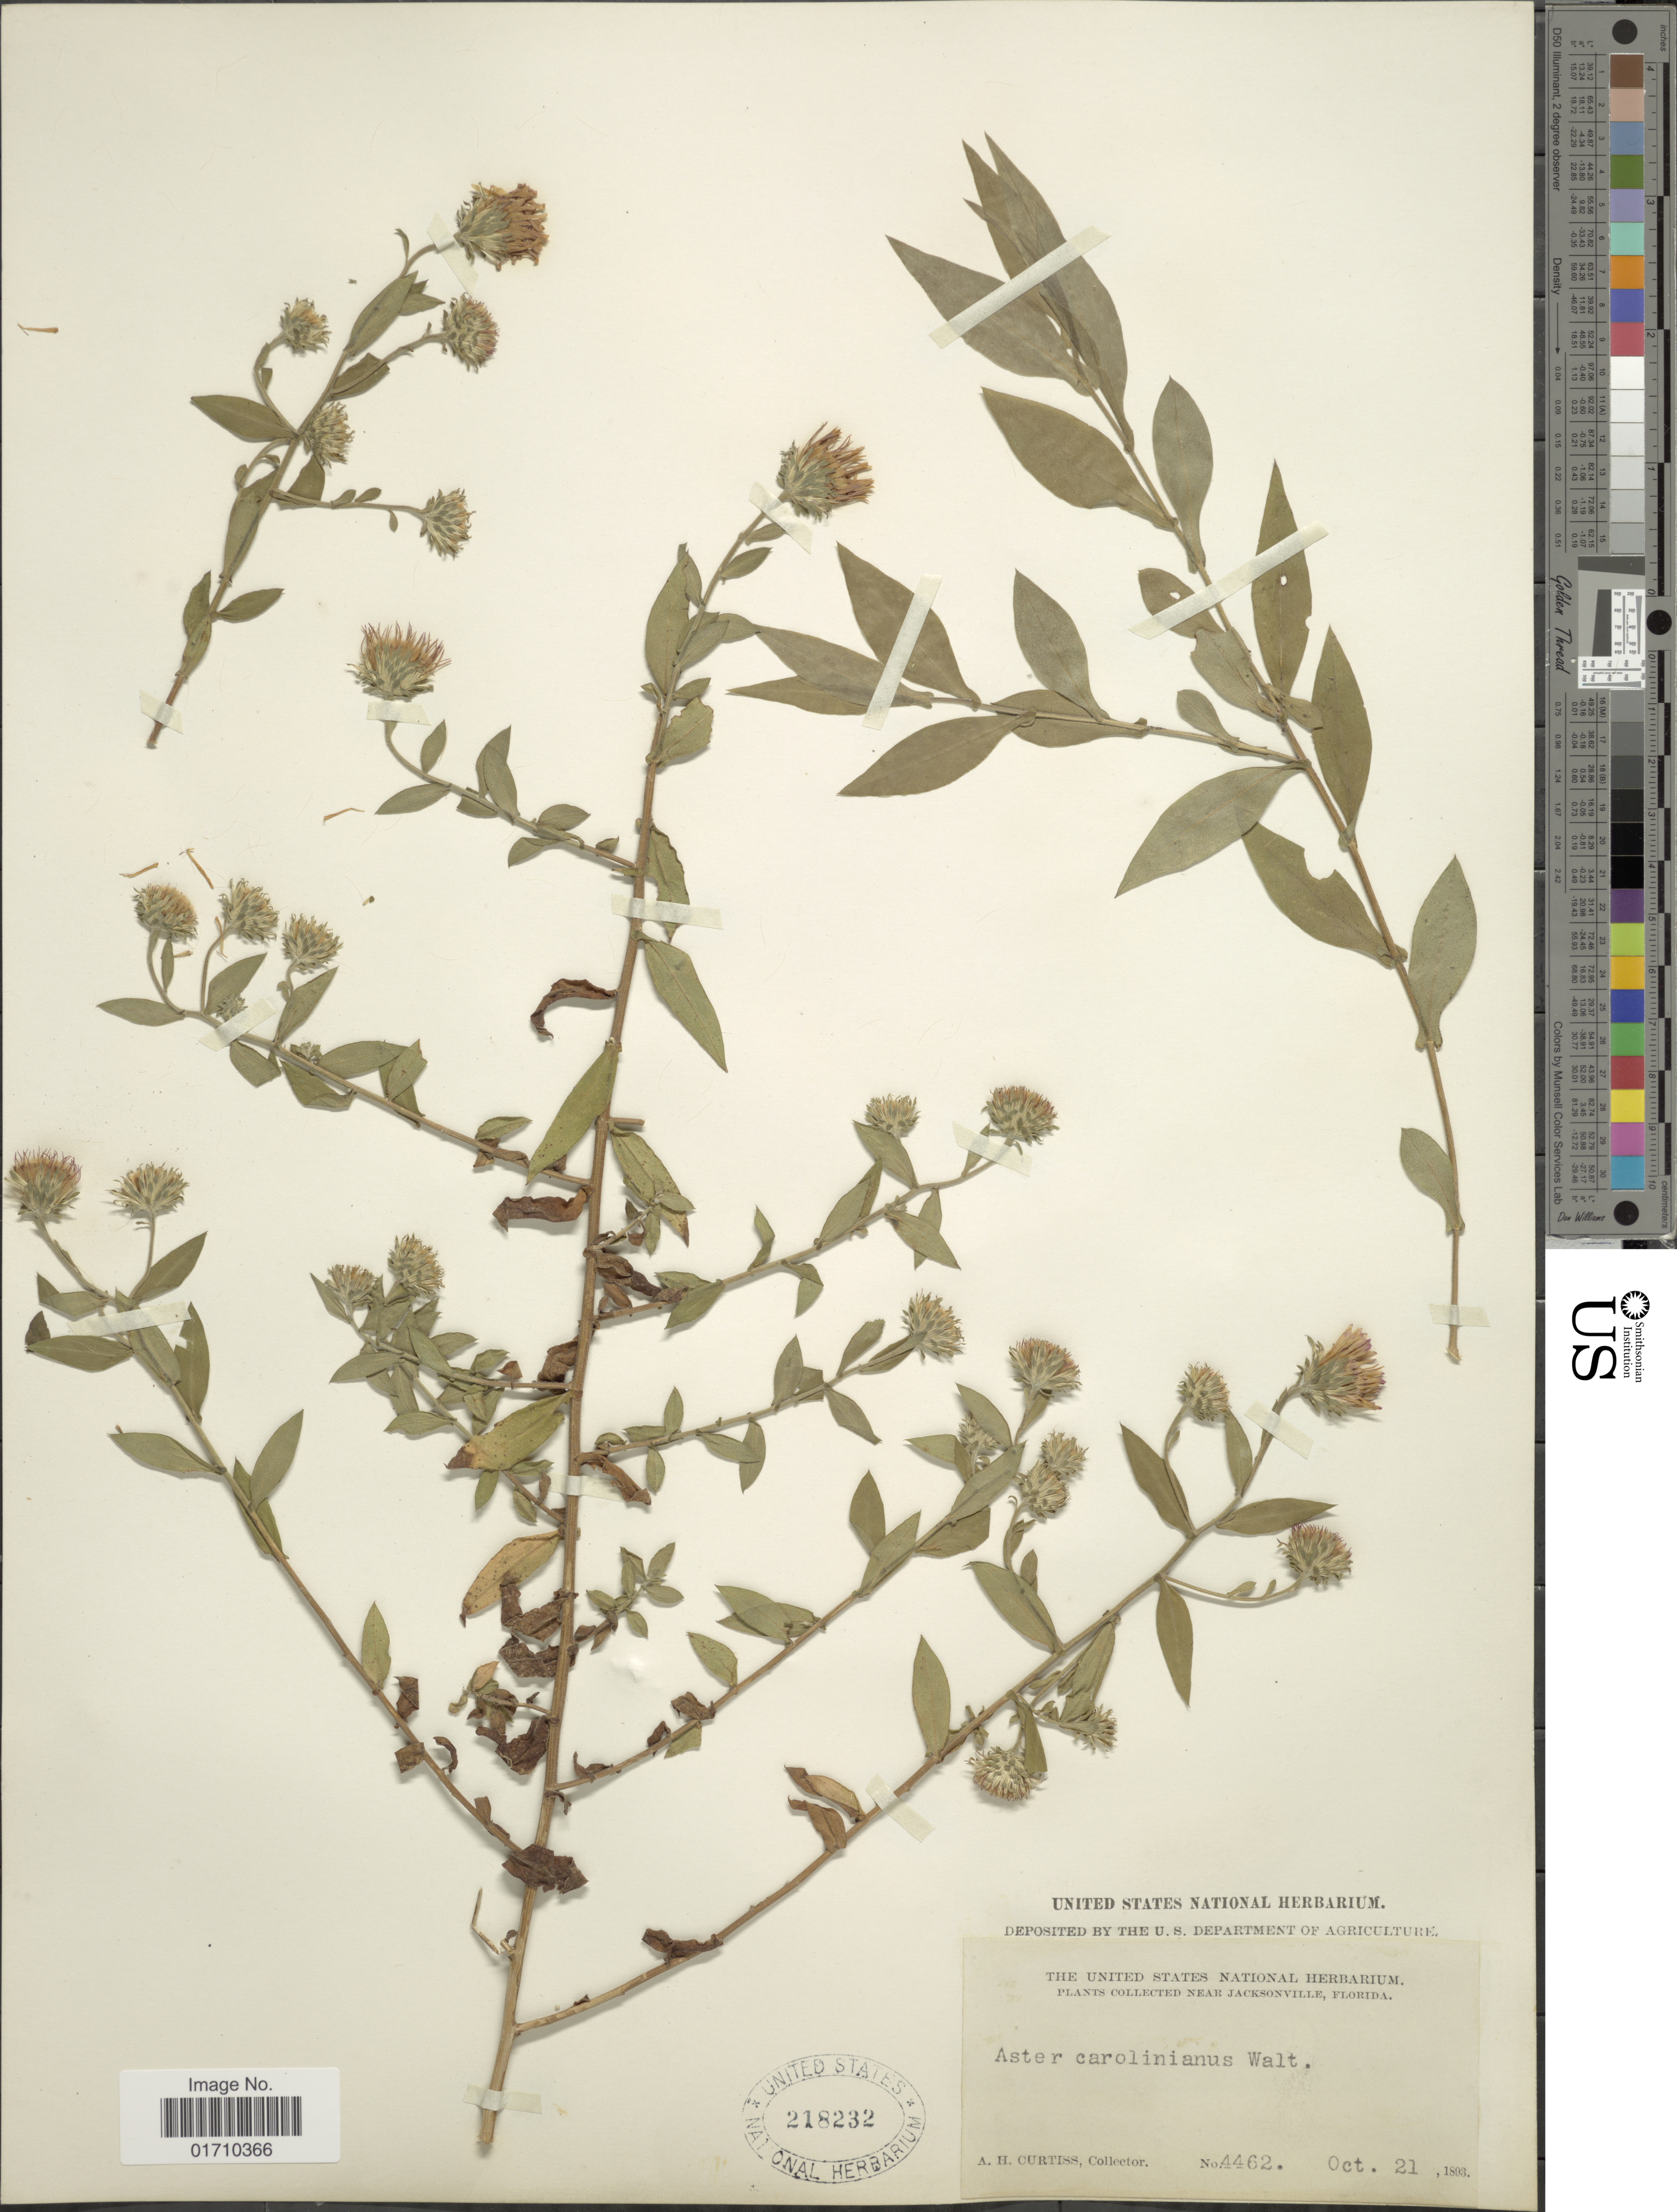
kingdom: Plantae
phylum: Tracheophyta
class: Magnoliopsida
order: Asterales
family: Asteraceae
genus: Ampelaster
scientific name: Ampelaster carolinianus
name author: (Walter) G.L. Nesom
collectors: A. H. Curtiss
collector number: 4462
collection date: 1893-10-21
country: United States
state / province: Florida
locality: Near Jacksonville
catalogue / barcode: US 218232